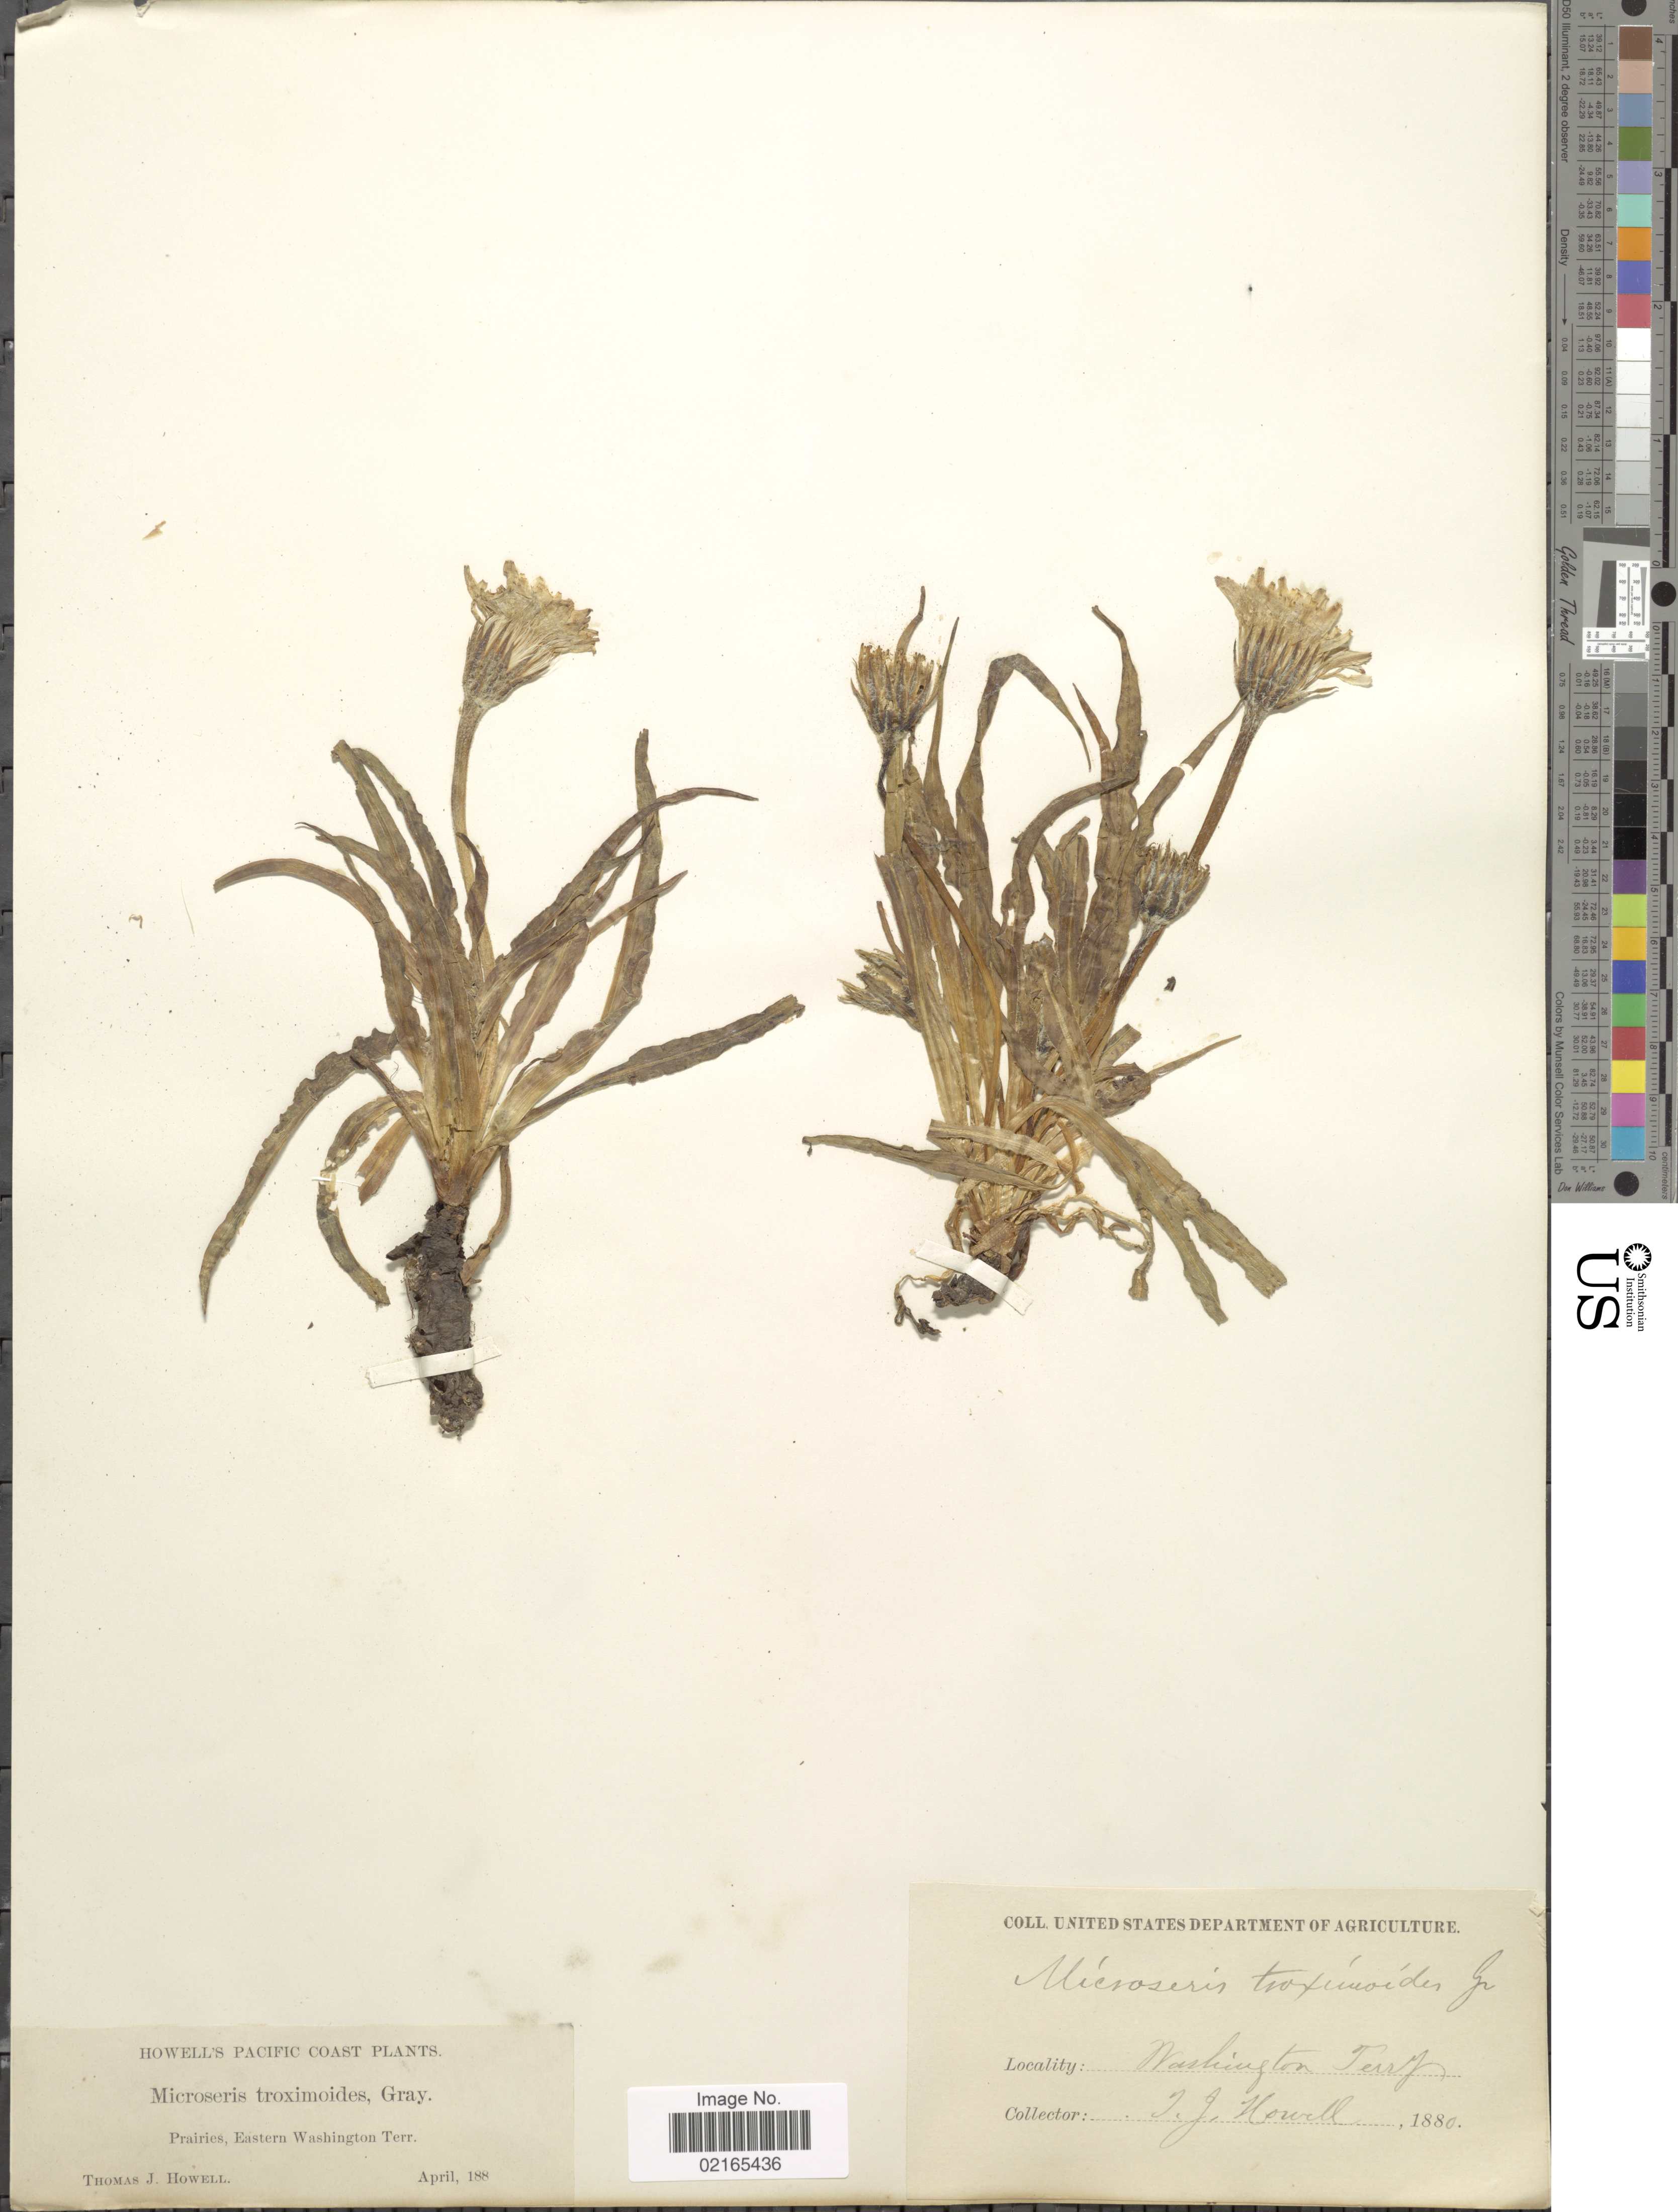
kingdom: Plantae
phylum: Tracheophyta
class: Magnoliopsida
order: Asterales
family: Asteraceae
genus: Nothocalais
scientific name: Nothocalais troximoides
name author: (A. Gray) Greene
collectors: T. J. Howell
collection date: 1880-04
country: United States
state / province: Washington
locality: Howell's Pacific Coast, Prairies, Eastern Washington Terr.